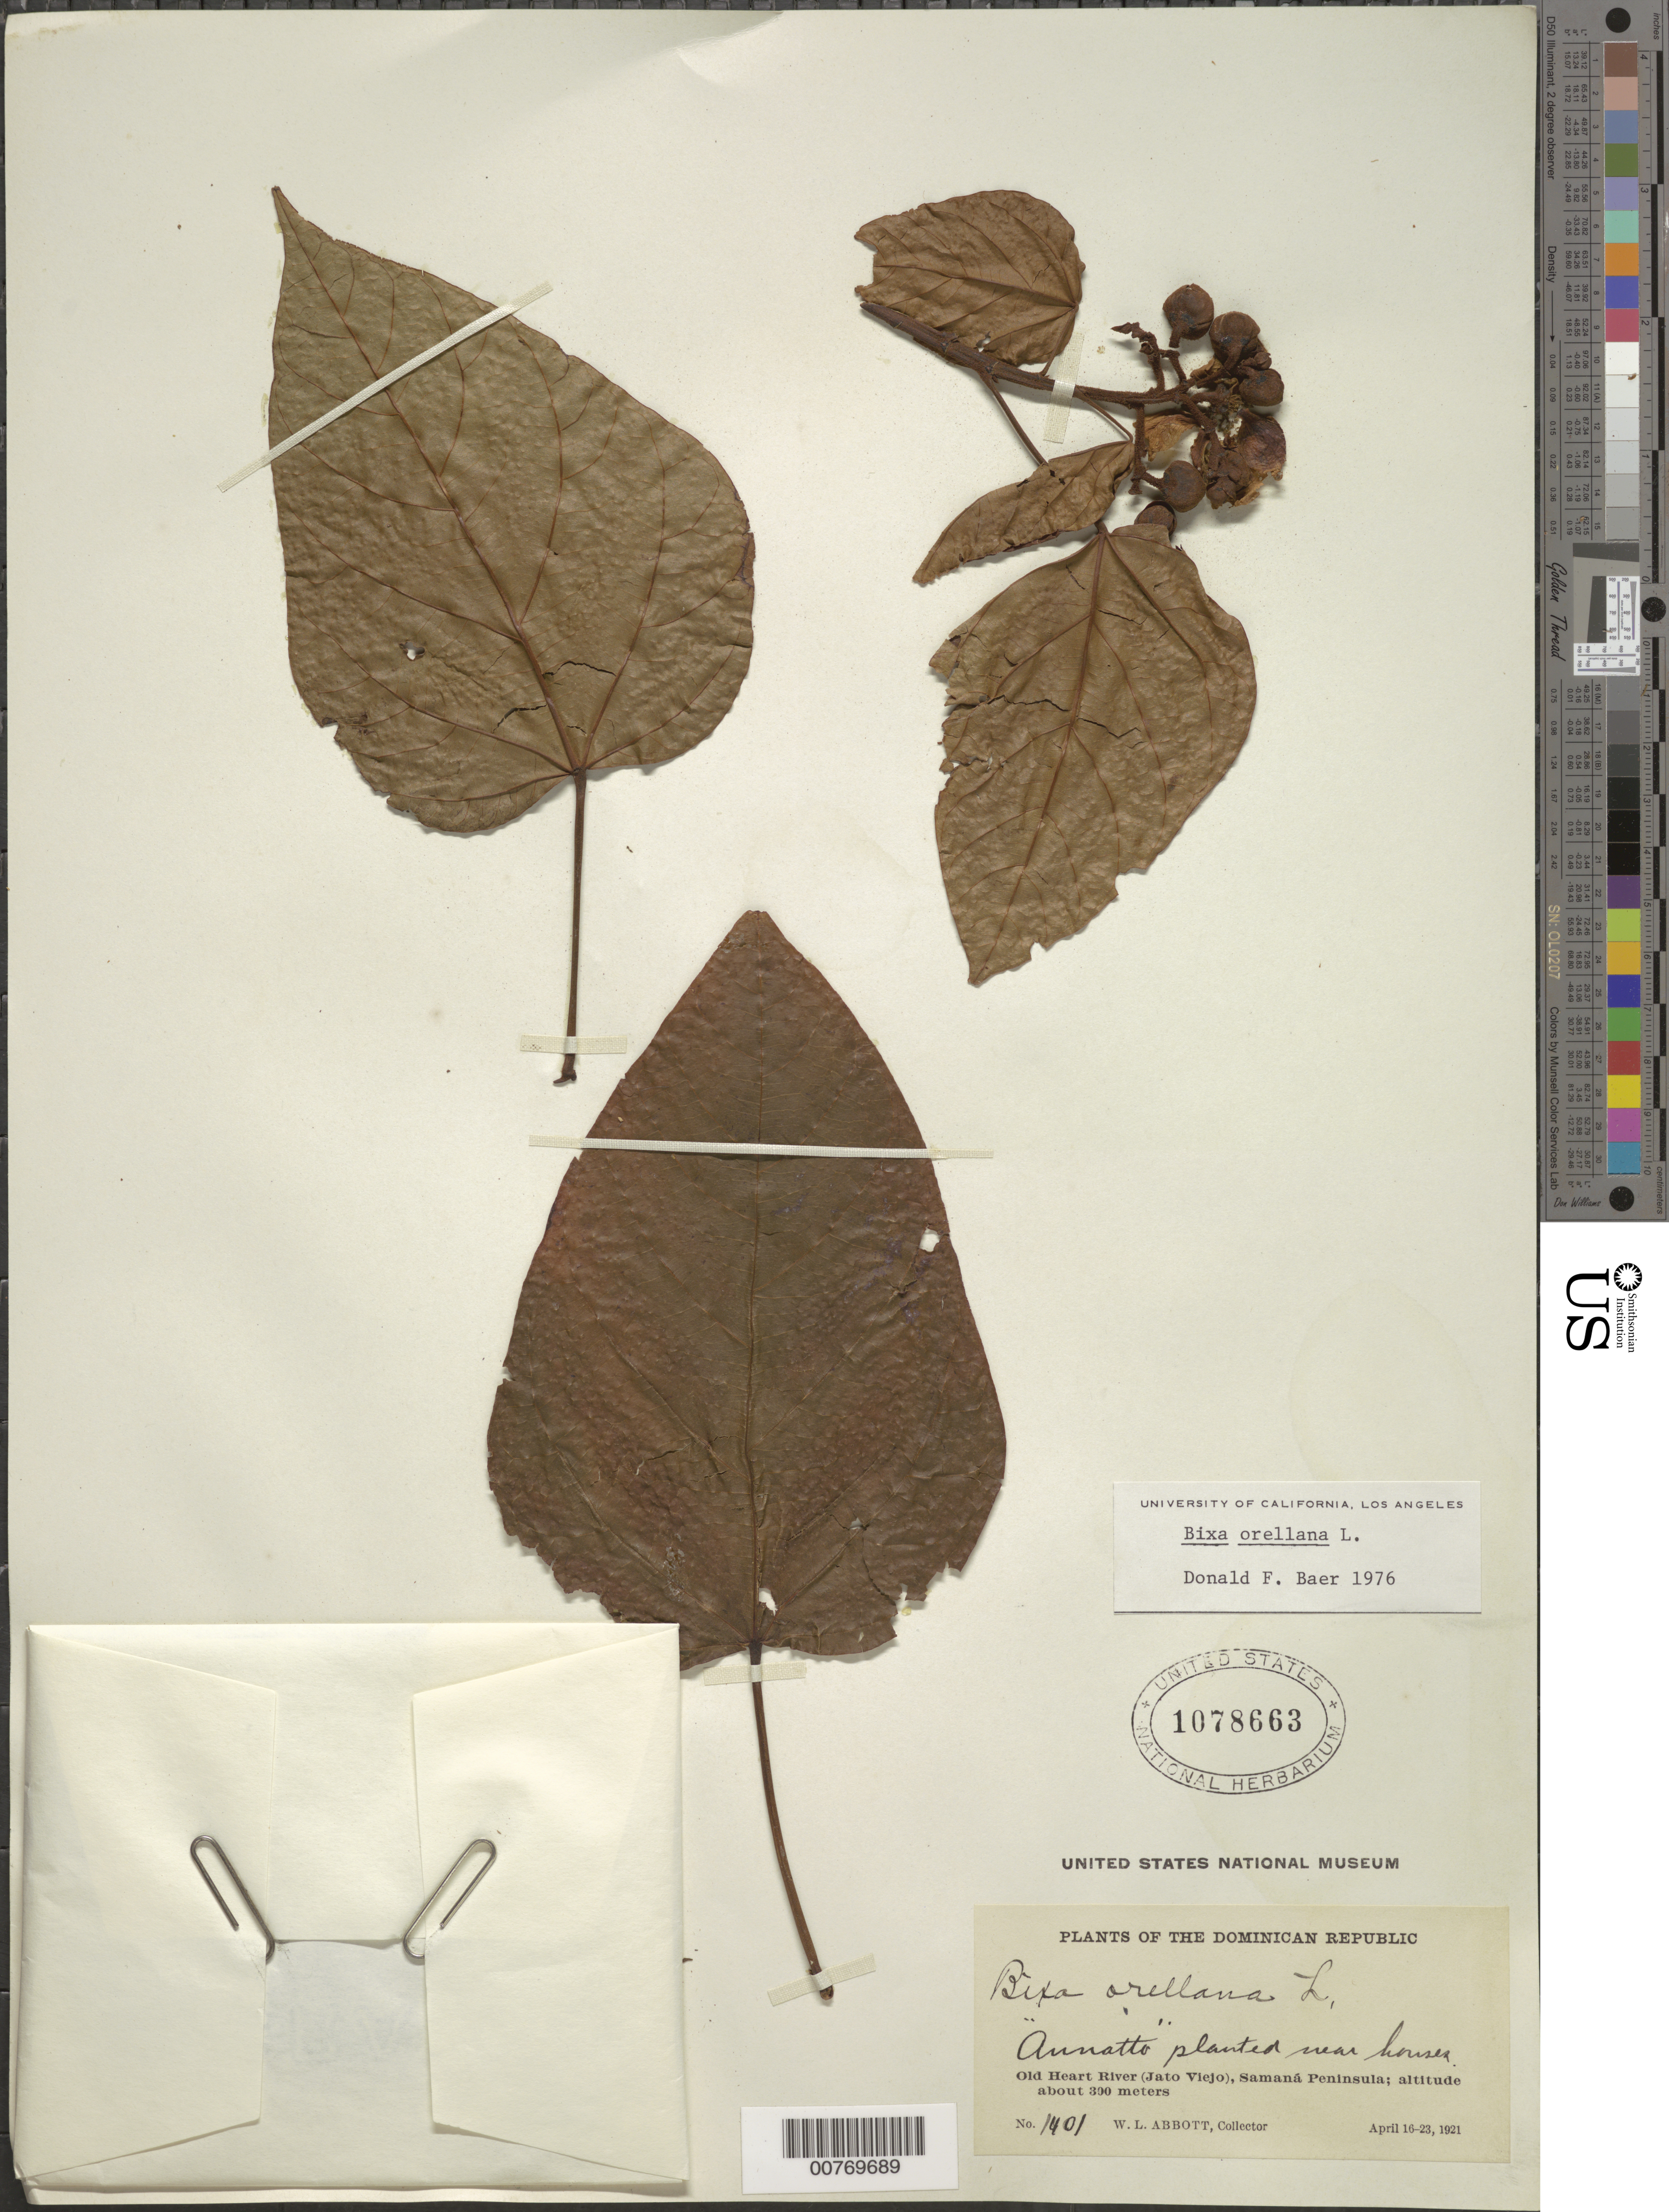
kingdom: Plantae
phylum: Tracheophyta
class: Magnoliopsida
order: Malvales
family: Bixaceae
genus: Bixa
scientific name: Bixa orellana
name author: L.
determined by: Baer, D. F.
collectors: W. L. Abbott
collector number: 1401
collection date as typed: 16 Apr 1910 to 23 Apr 1921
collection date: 1910-04-16/1921-04-23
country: Dominican Republic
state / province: Samaná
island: Hispaniola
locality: Old Heart river (Jato Viejo), Samaná Peninsula.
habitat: near houses.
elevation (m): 300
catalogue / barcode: US 1078663